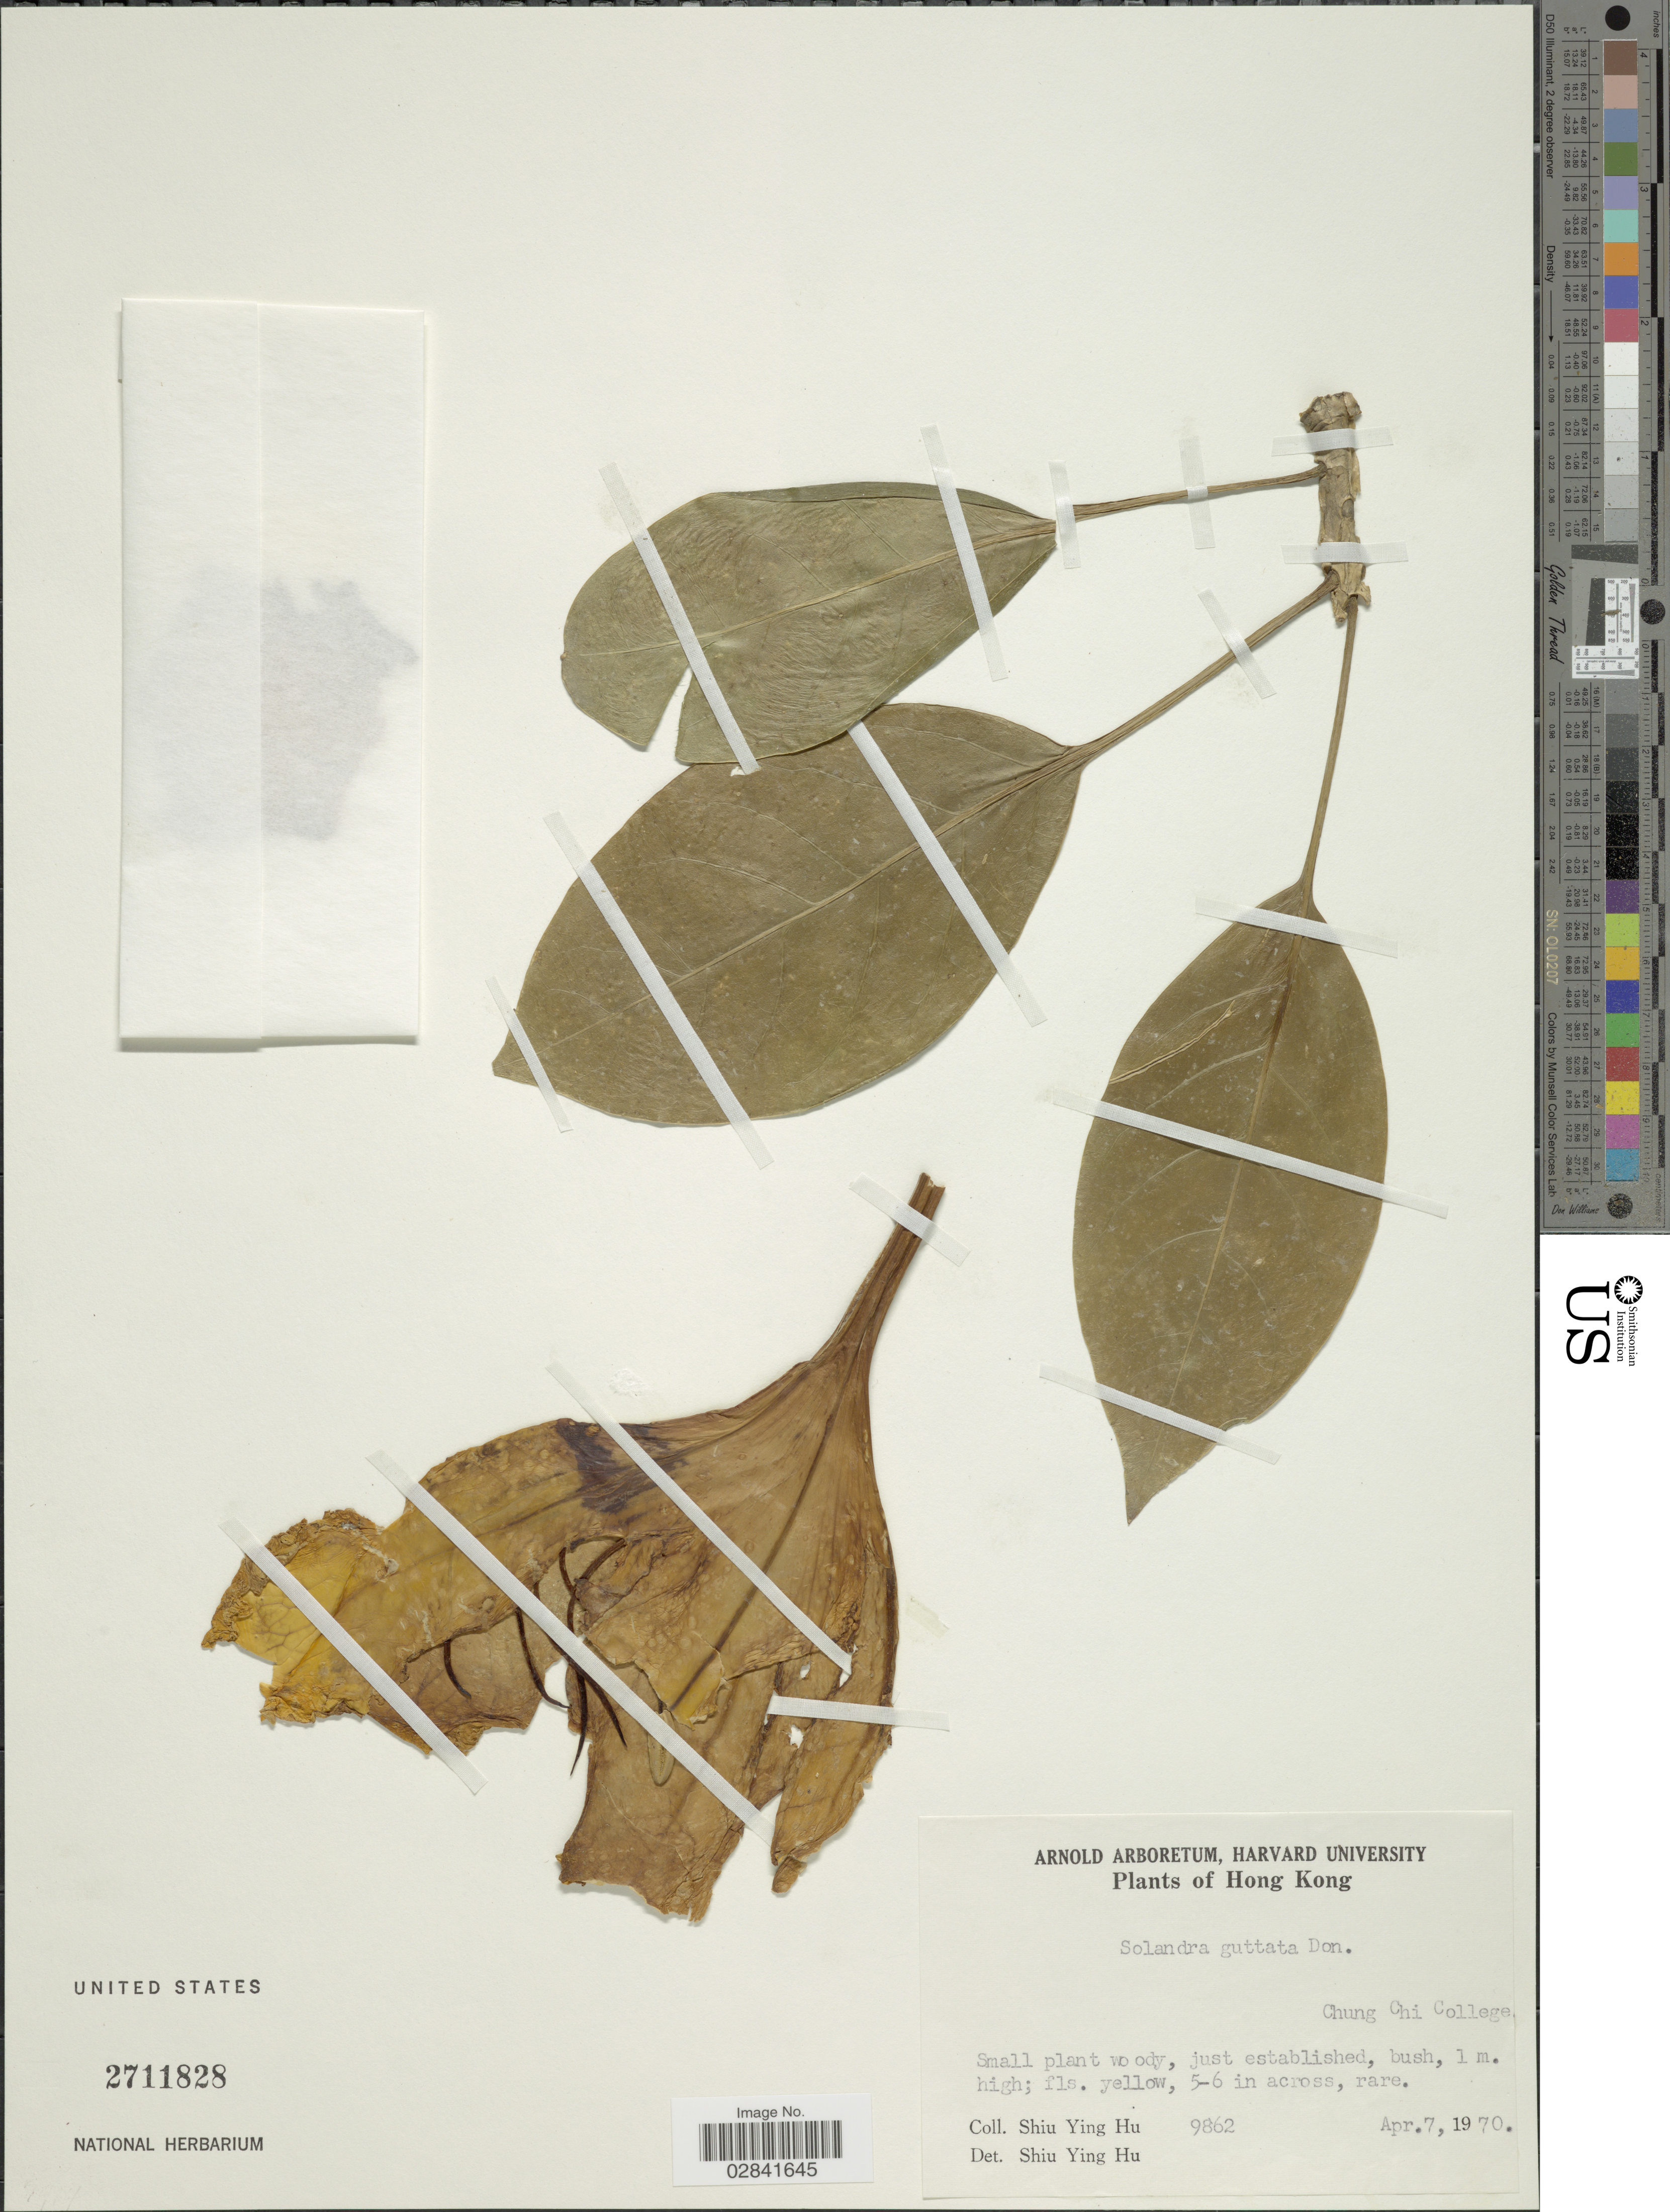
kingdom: Plantae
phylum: Tracheophyta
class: Magnoliopsida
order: Solanales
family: Solanaceae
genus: Solandra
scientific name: Solandra guttata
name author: D. Don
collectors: S. Y. Hu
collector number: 9862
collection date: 1970-04-07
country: China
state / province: Hong Kong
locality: Chung Chi College.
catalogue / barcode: US 2711828